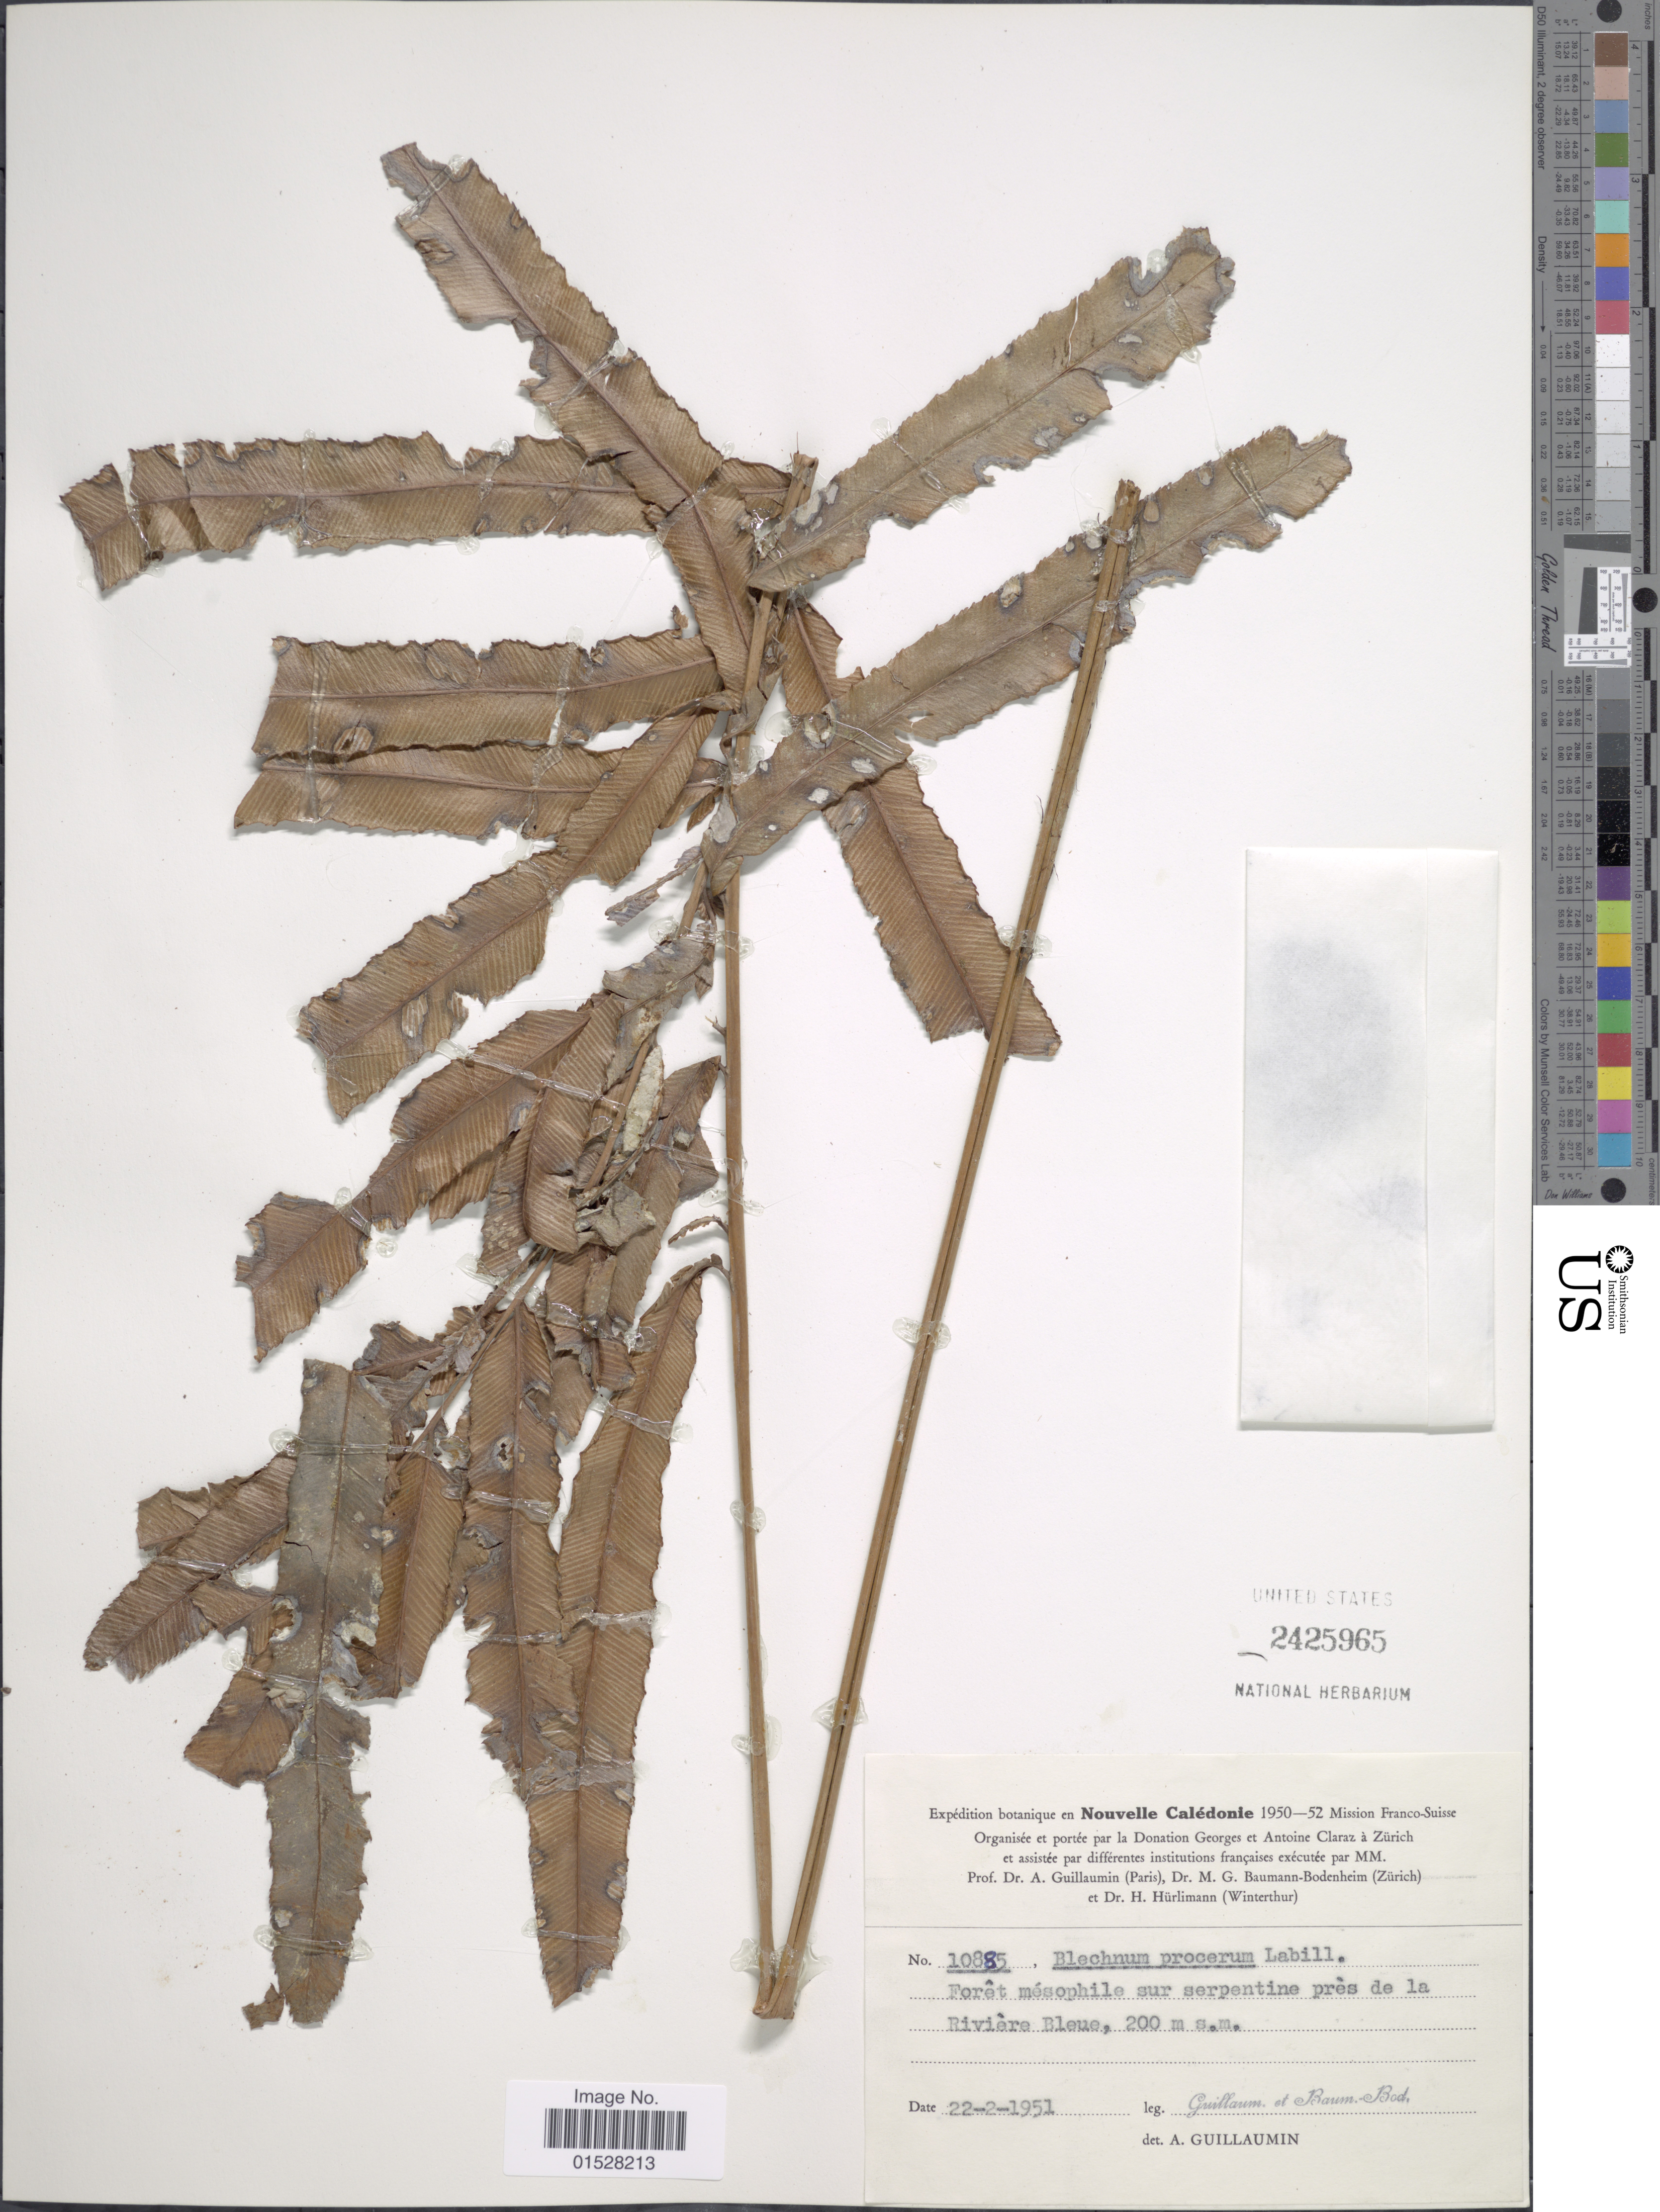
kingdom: Plantae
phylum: Tracheophyta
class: Polypodiopsida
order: Polypodiales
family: Blechnaceae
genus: Blechnum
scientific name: Blechnum subcordatum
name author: (E. Fourn.) Brownlie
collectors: A. Guillaumin & M. G. Baumann-Bodenheim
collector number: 10885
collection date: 1951-02-22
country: New Caledonia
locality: Forêt mésophile sur serpentine près de la Rivière Bleue.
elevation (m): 200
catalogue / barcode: US 2425965